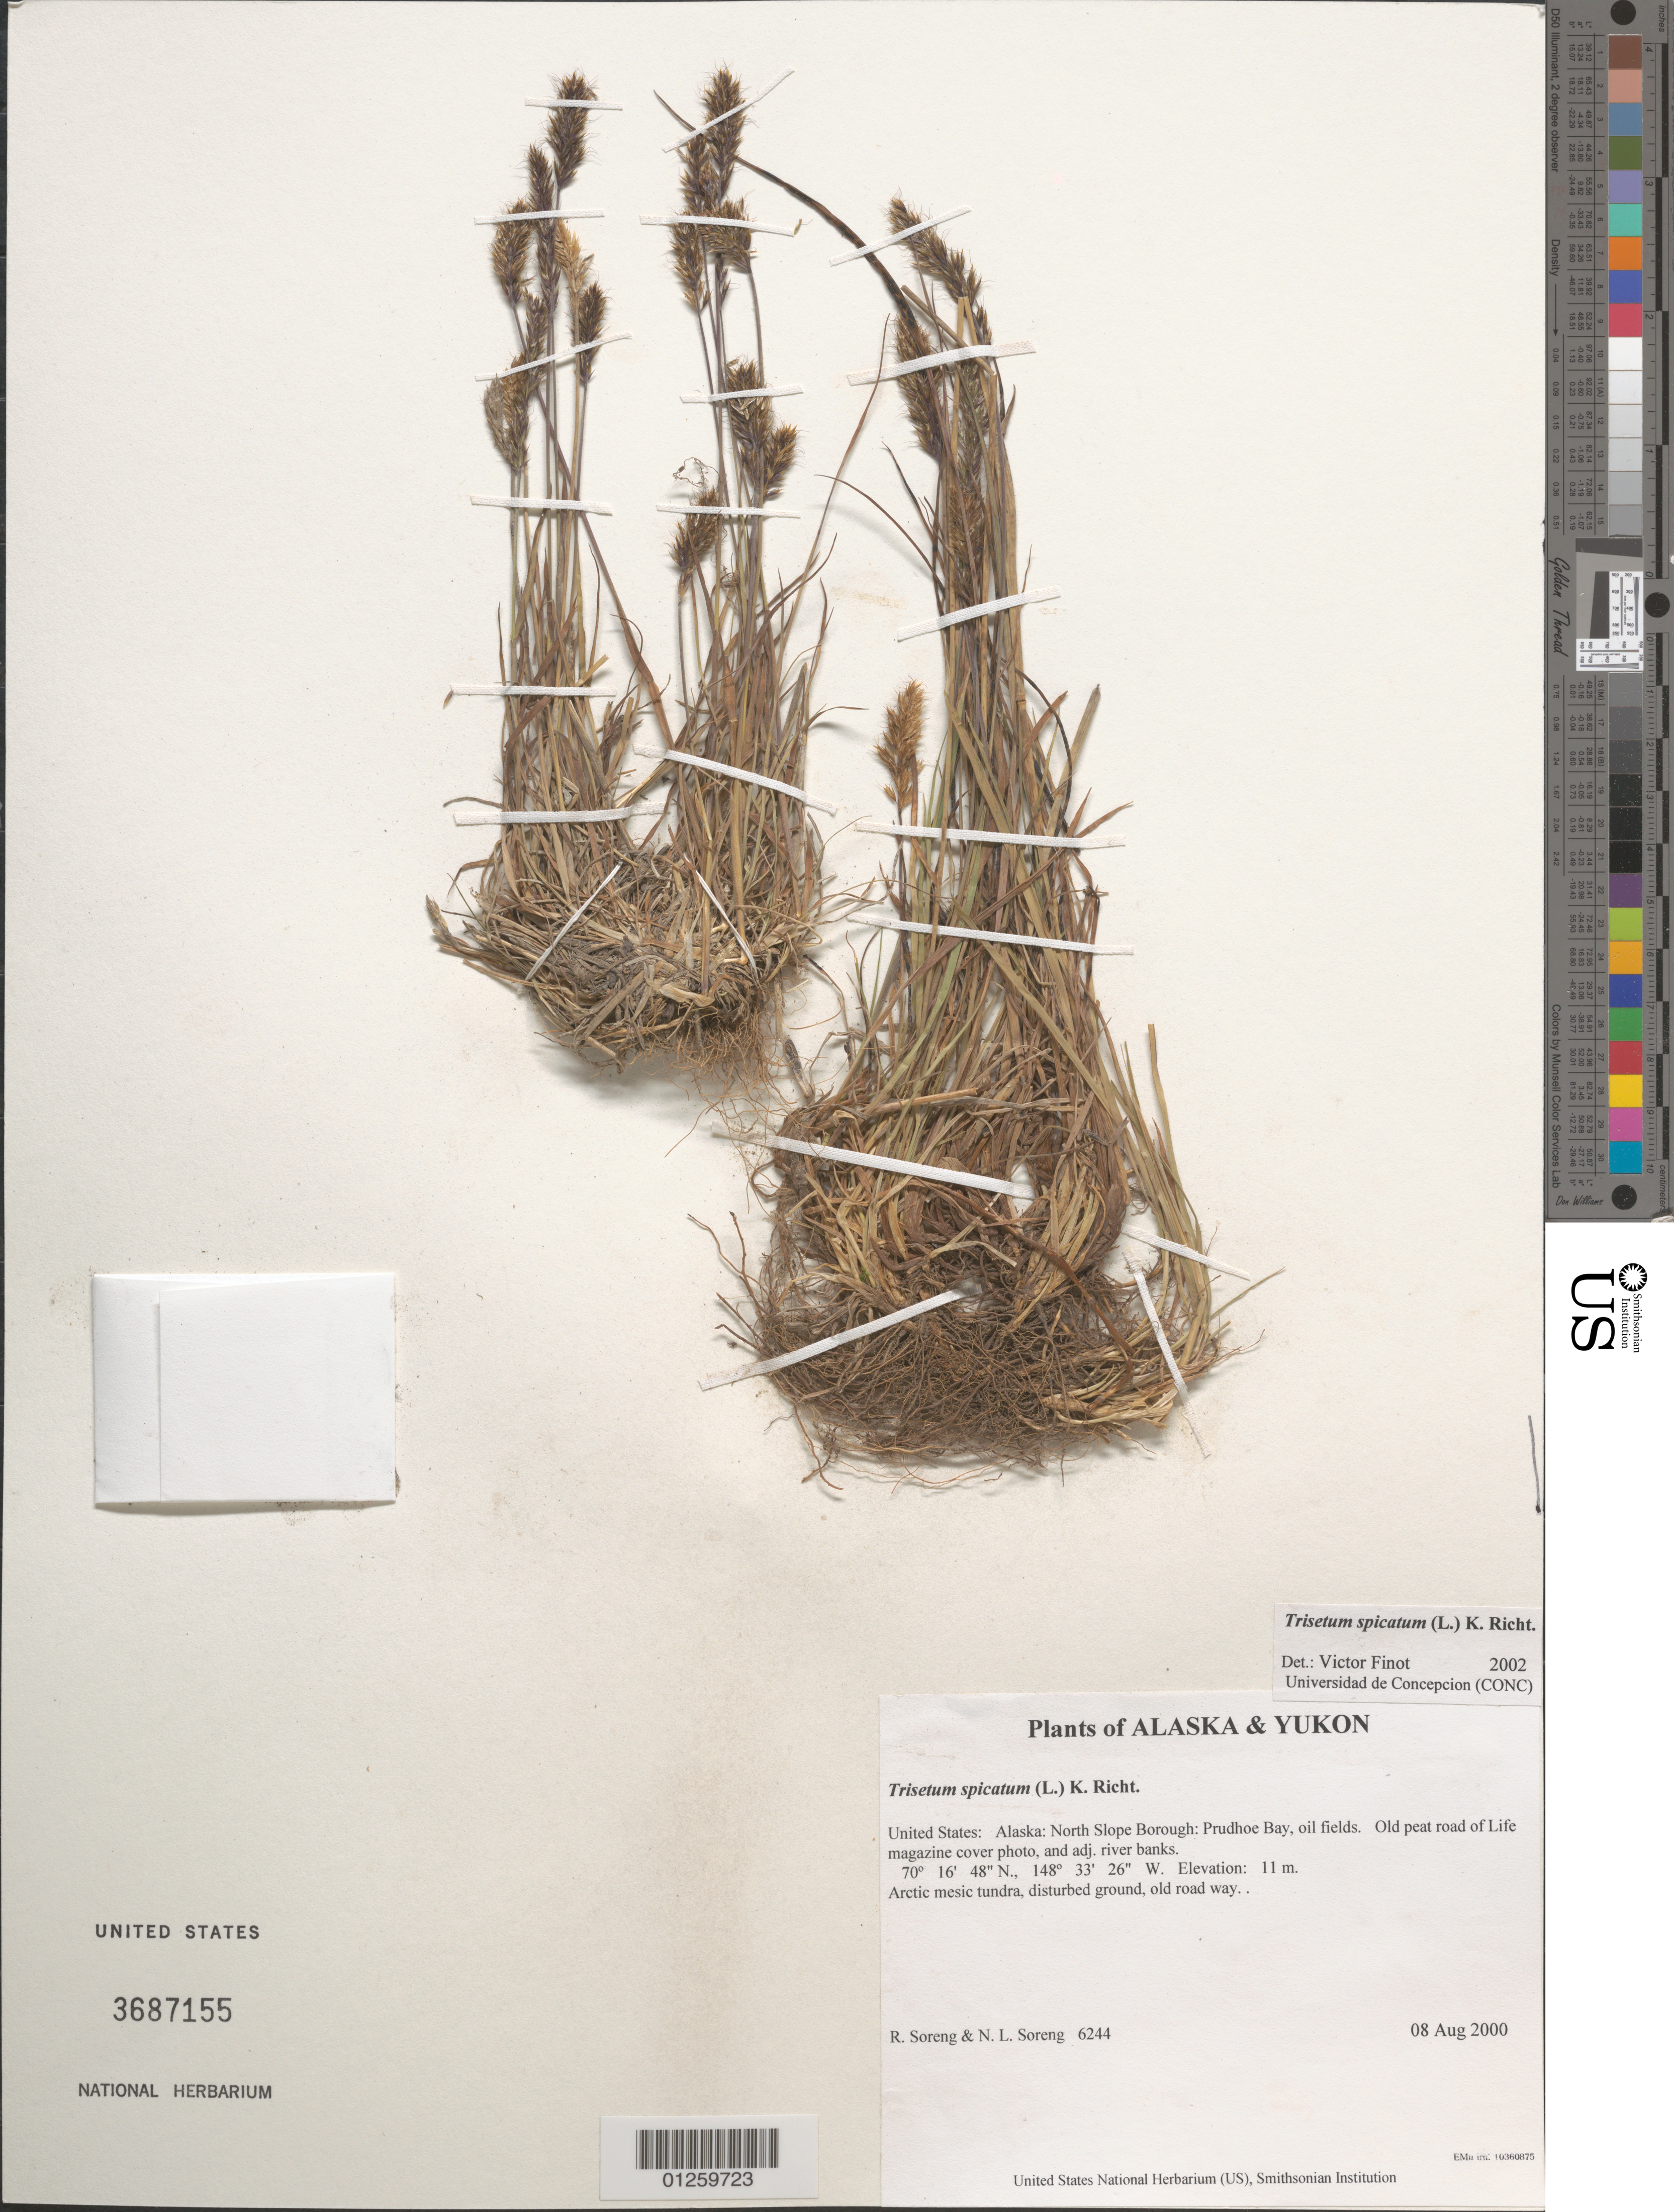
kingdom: Plantae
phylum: Tracheophyta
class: Liliopsida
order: Poales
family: Poaceae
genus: Koeleria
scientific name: Koeleria spicata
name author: (L.) Barberá et al.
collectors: R. J. Soreng & N. L. Soreng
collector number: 6244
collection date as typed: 08 Aug 2000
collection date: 2000-08-08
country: United States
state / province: Alaska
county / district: North Slope Borough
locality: Prudhoe Bay, oil fields. Old peat road of Life magazine cover photo, and adj. river banks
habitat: Arctic mesic tundra, disturbed ground, old road way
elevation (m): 11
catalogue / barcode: US 3687155